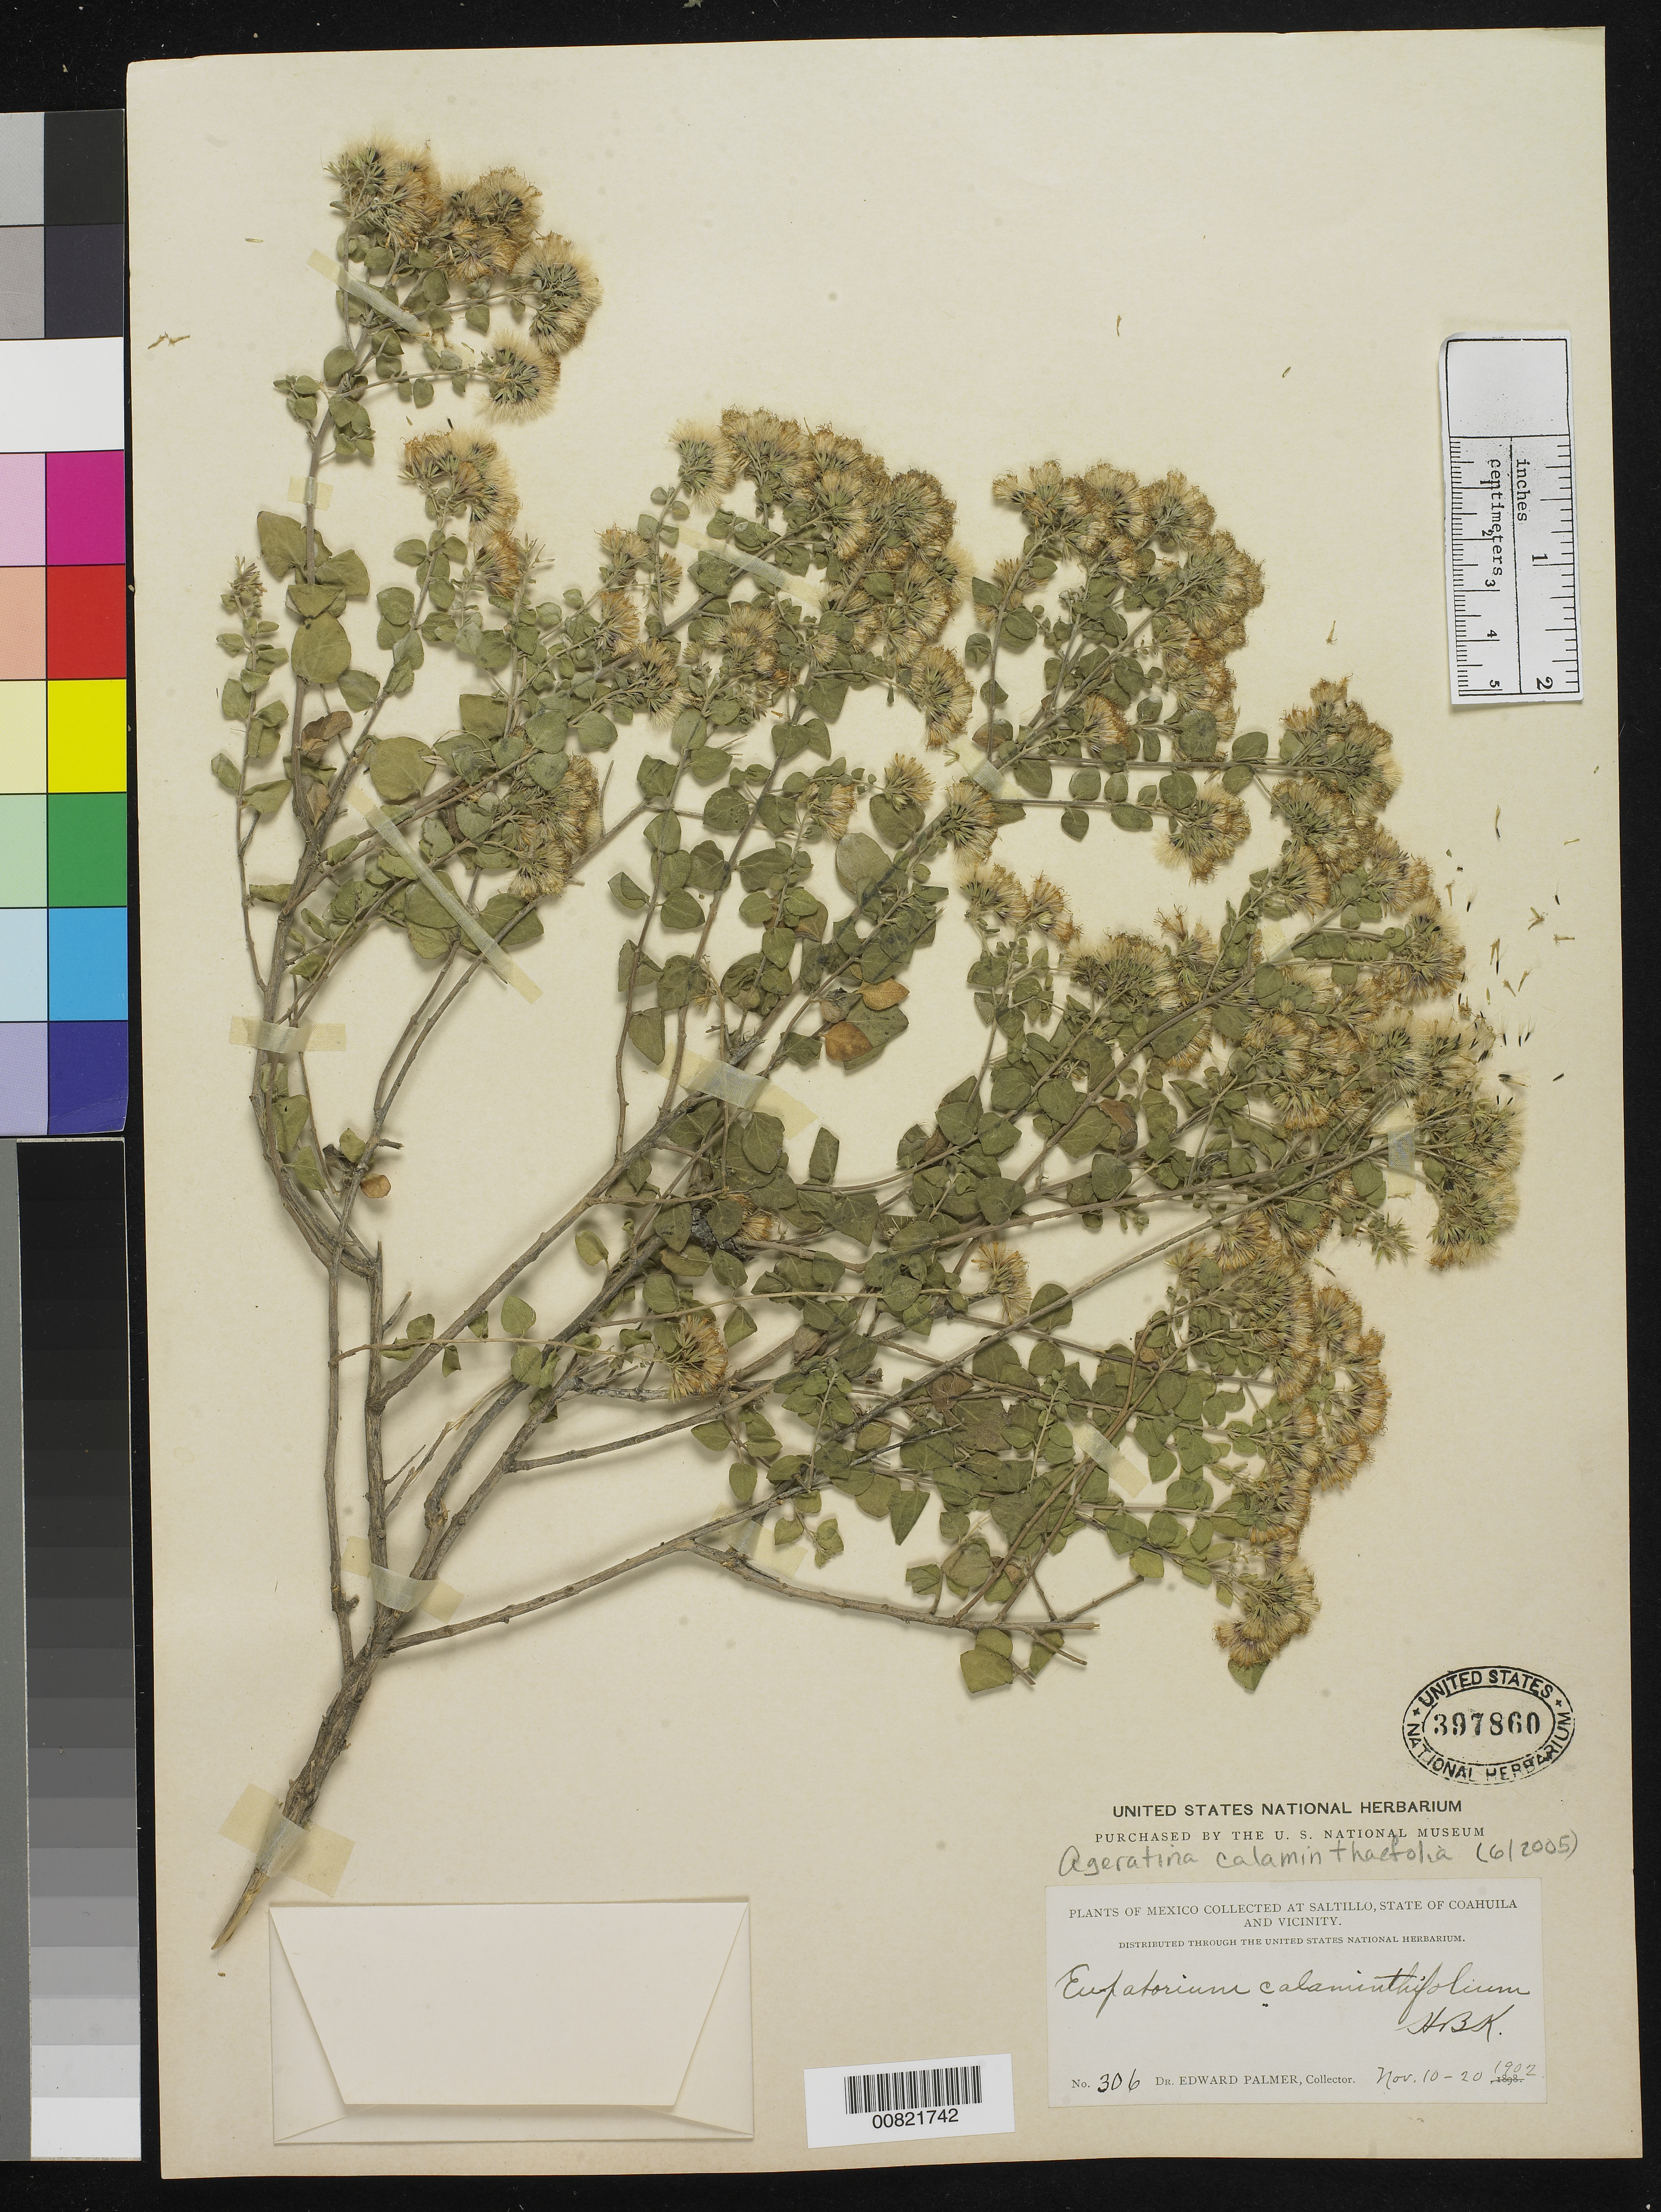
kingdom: Plantae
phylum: Tracheophyta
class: Magnoliopsida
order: Asterales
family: Asteraceae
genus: Ageratina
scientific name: Ageratina calaminthaefolia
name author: (Kunth) R.M. King & H. Rob.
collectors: E. Palmer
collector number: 306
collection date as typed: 10 Nov 1902 to 20 Nov 1902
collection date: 1902-11-10/1902-11-20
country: Mexico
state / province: Coahuila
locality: Saltillo, Coahuila and vicinity.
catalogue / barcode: US 397860